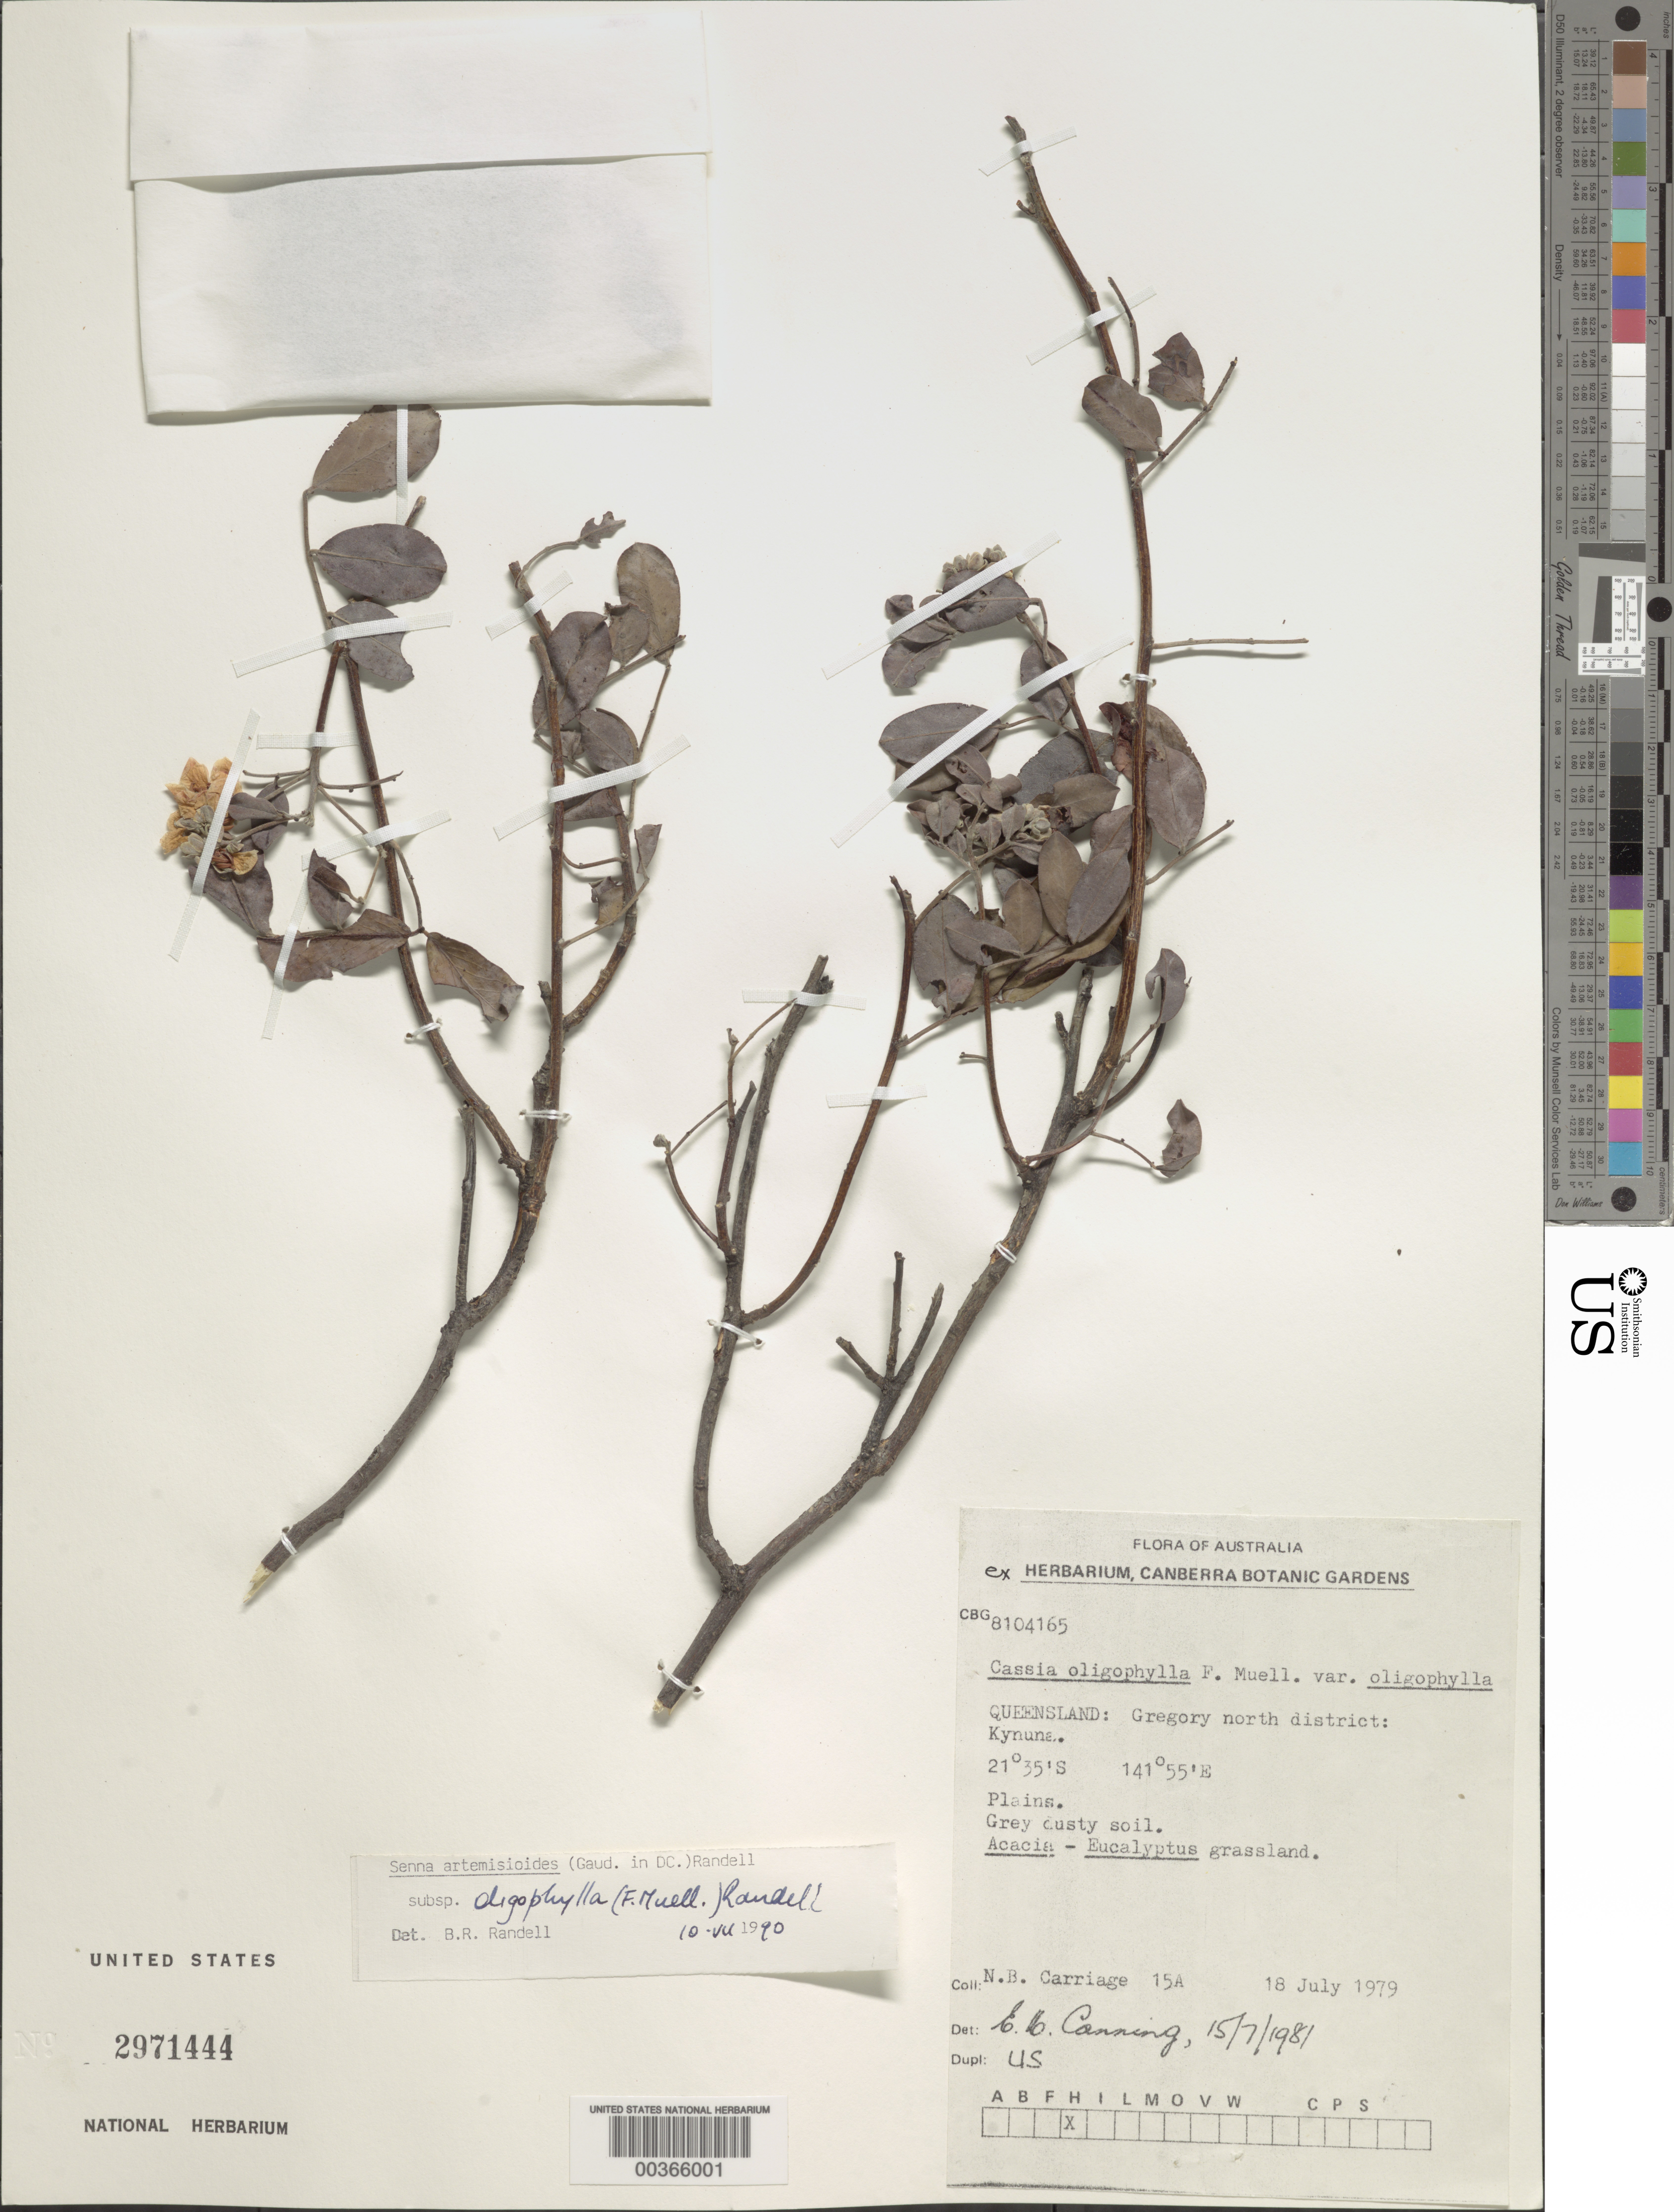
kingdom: Plantae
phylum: Tracheophyta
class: Magnoliopsida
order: Fabales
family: Fabaceae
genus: Senna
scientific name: Senna artemisioides subsp. oligophylla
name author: (F. Muell.) Randell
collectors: N. Carriage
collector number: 15a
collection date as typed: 18 Jul 1979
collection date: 1979-07-18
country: Australia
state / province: Queensland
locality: Gregory north dist. (?), kynuna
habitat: Grey dusty soil; plains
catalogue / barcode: US 2971444